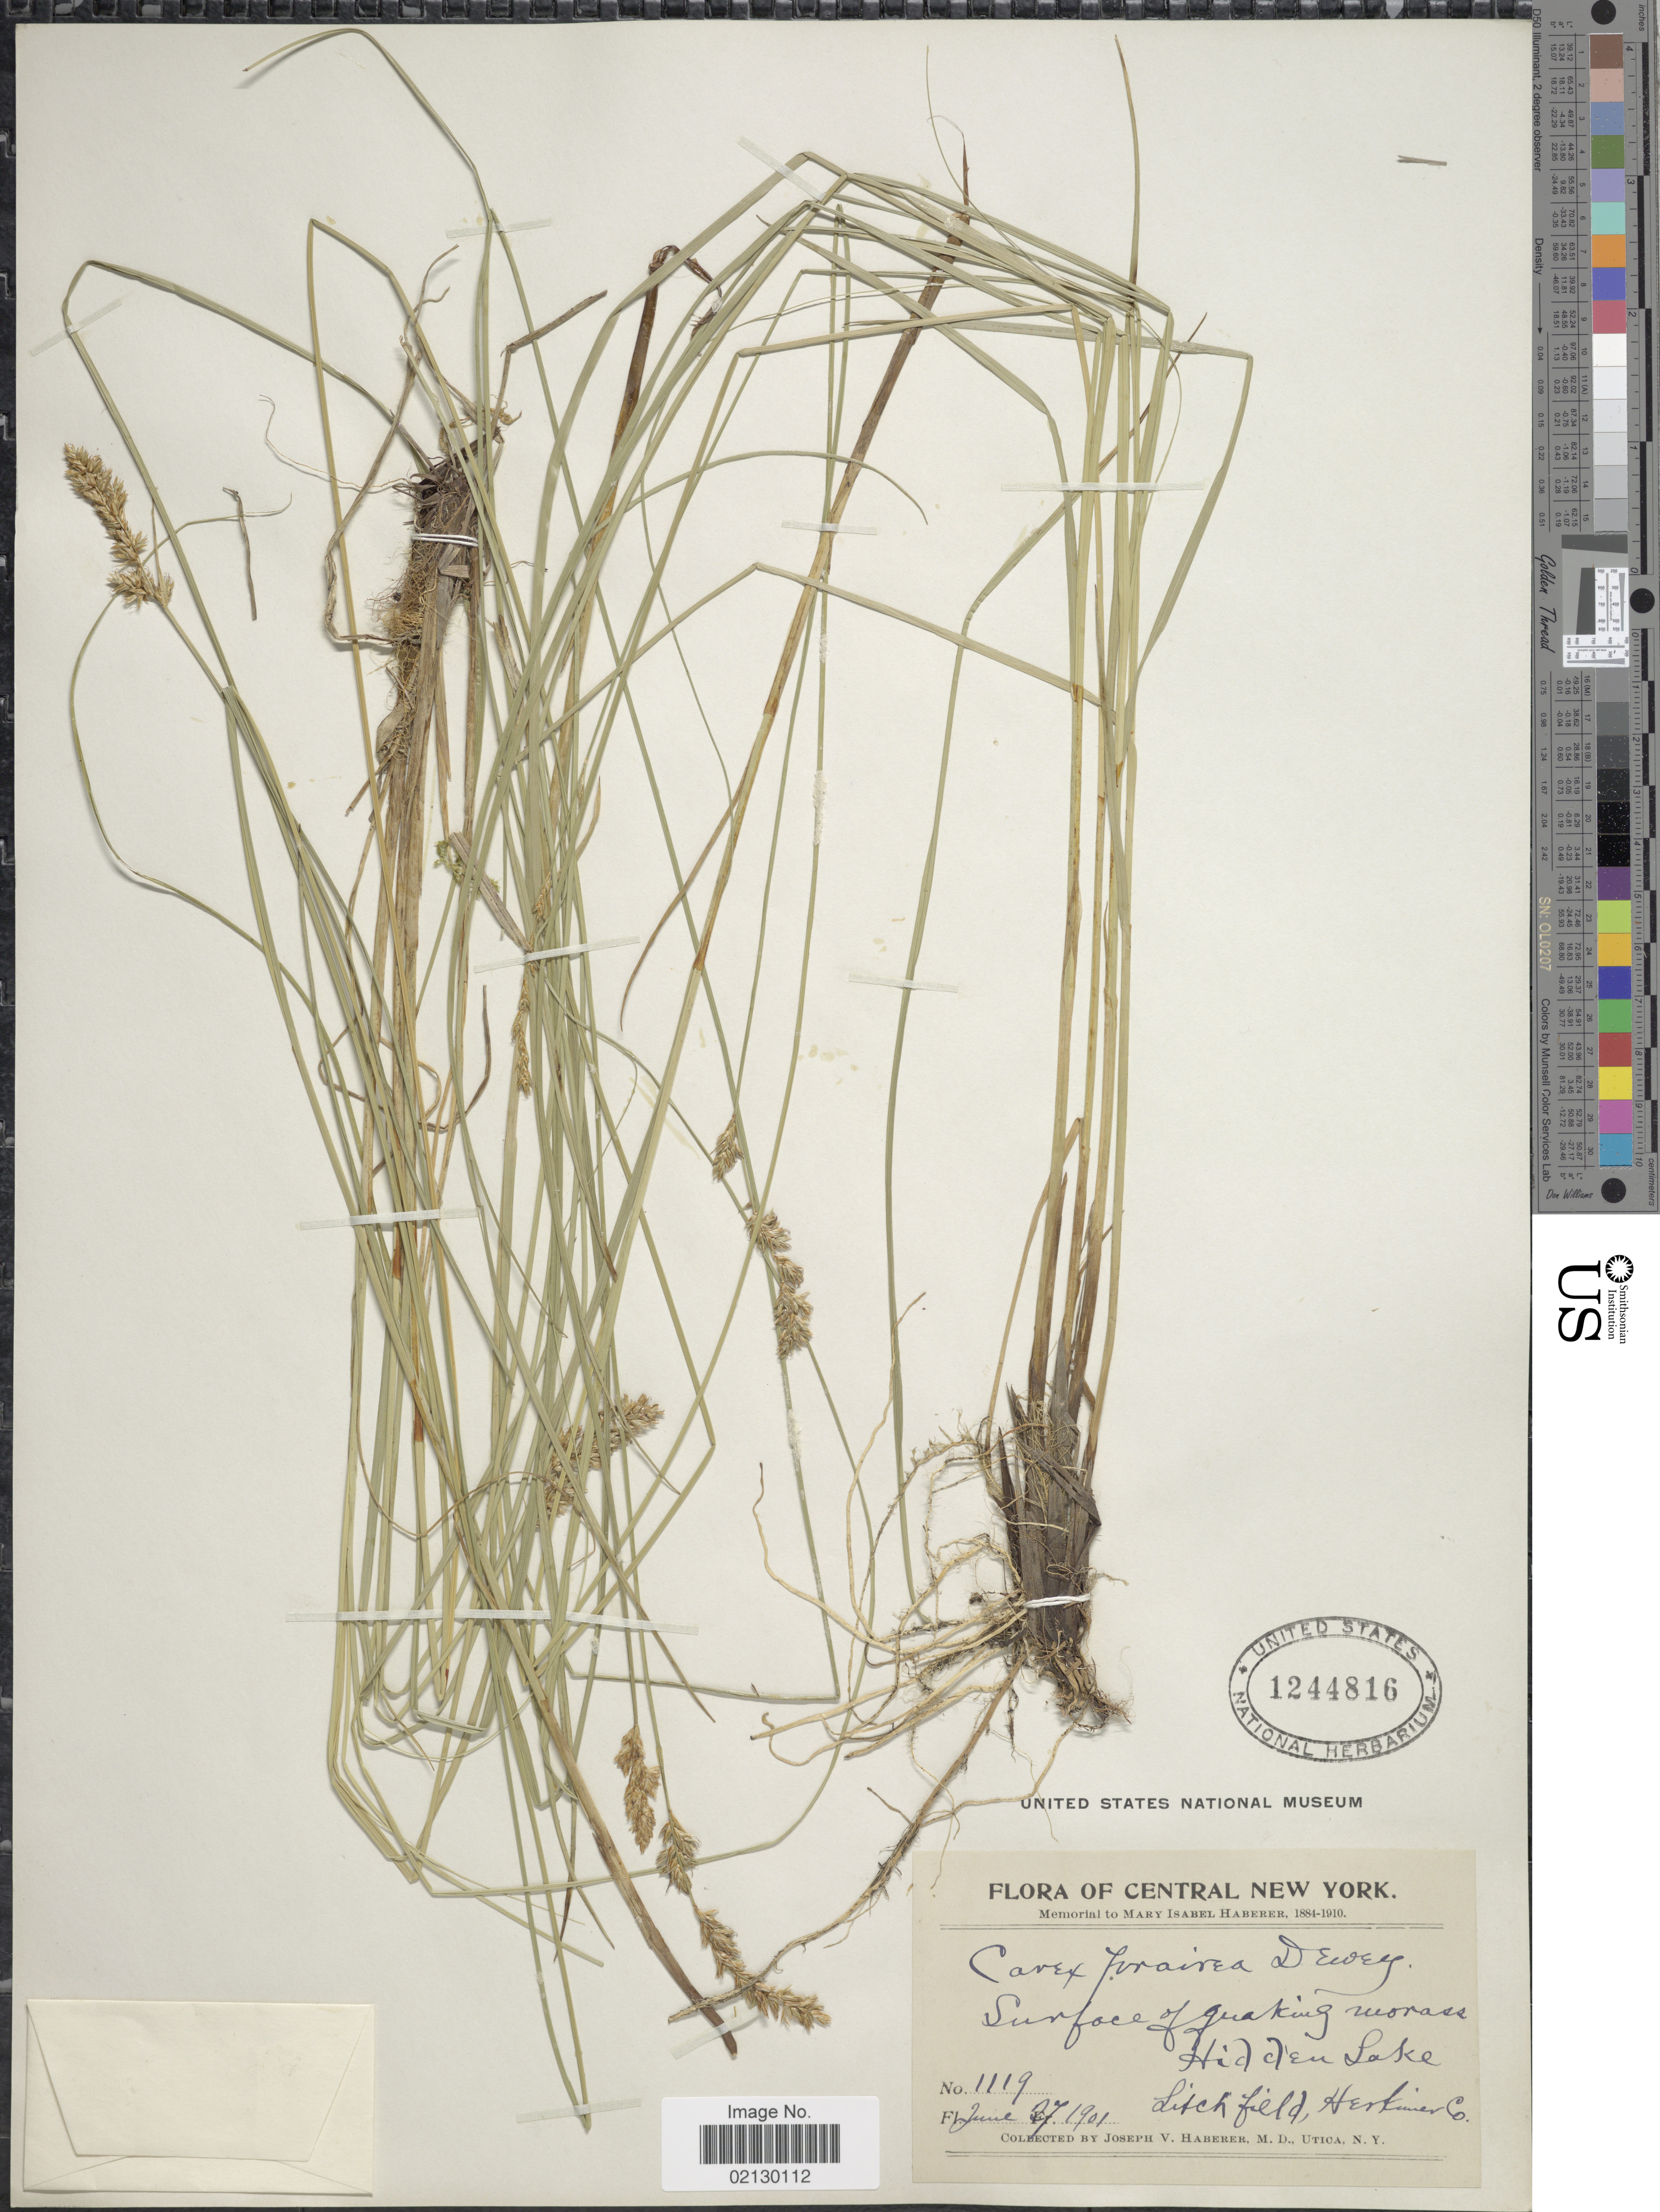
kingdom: Plantae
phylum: Tracheophyta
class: Liliopsida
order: Poales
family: Cyperaceae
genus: Carex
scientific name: Carex prairea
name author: Dewey ex Alph. Wood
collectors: J. V. Haberer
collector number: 1119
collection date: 1901-06-27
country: United States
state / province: New York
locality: Central New York, Surface of quaking morass Hidden Lake, Litchfield Herkimer Co.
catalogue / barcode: US 1244816